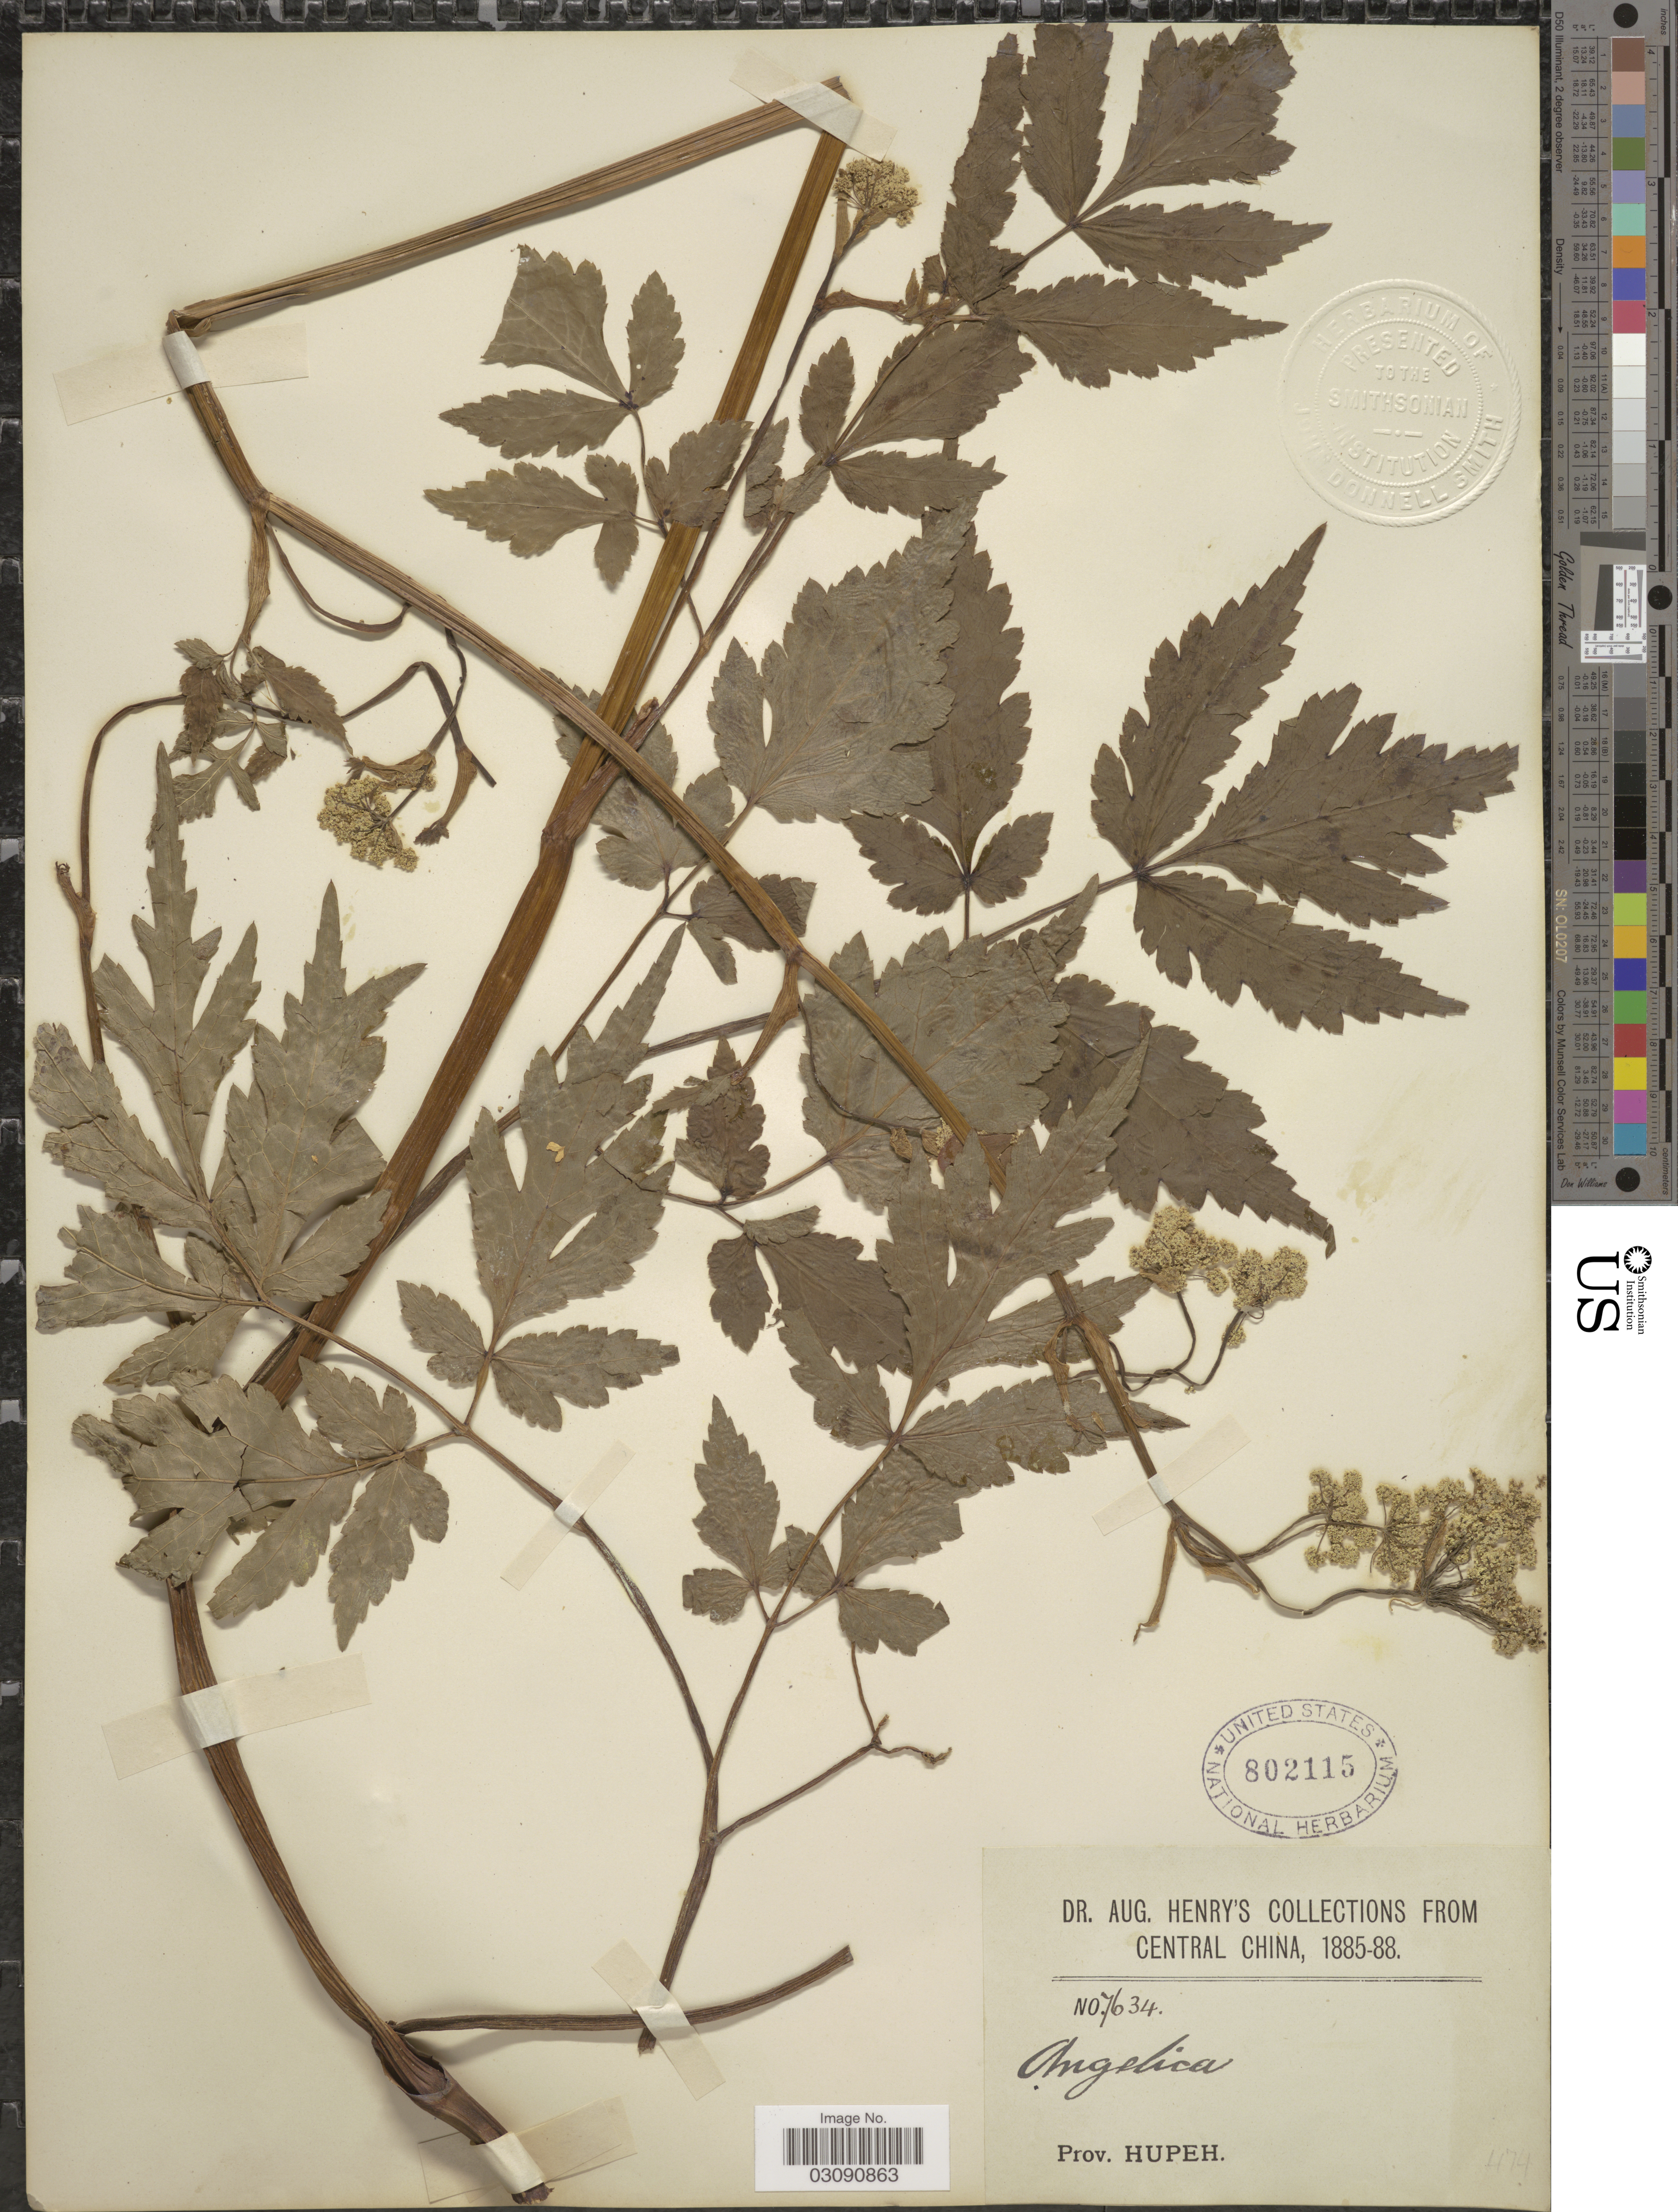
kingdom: Plantae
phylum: Tracheophyta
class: Magnoliopsida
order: Apiales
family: Apiaceae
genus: Angelica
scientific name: Angelica sp.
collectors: A. Henry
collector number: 7634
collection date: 1885/1888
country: China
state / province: Hubei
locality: Prov. Hupeh, Central China.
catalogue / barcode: US 802115